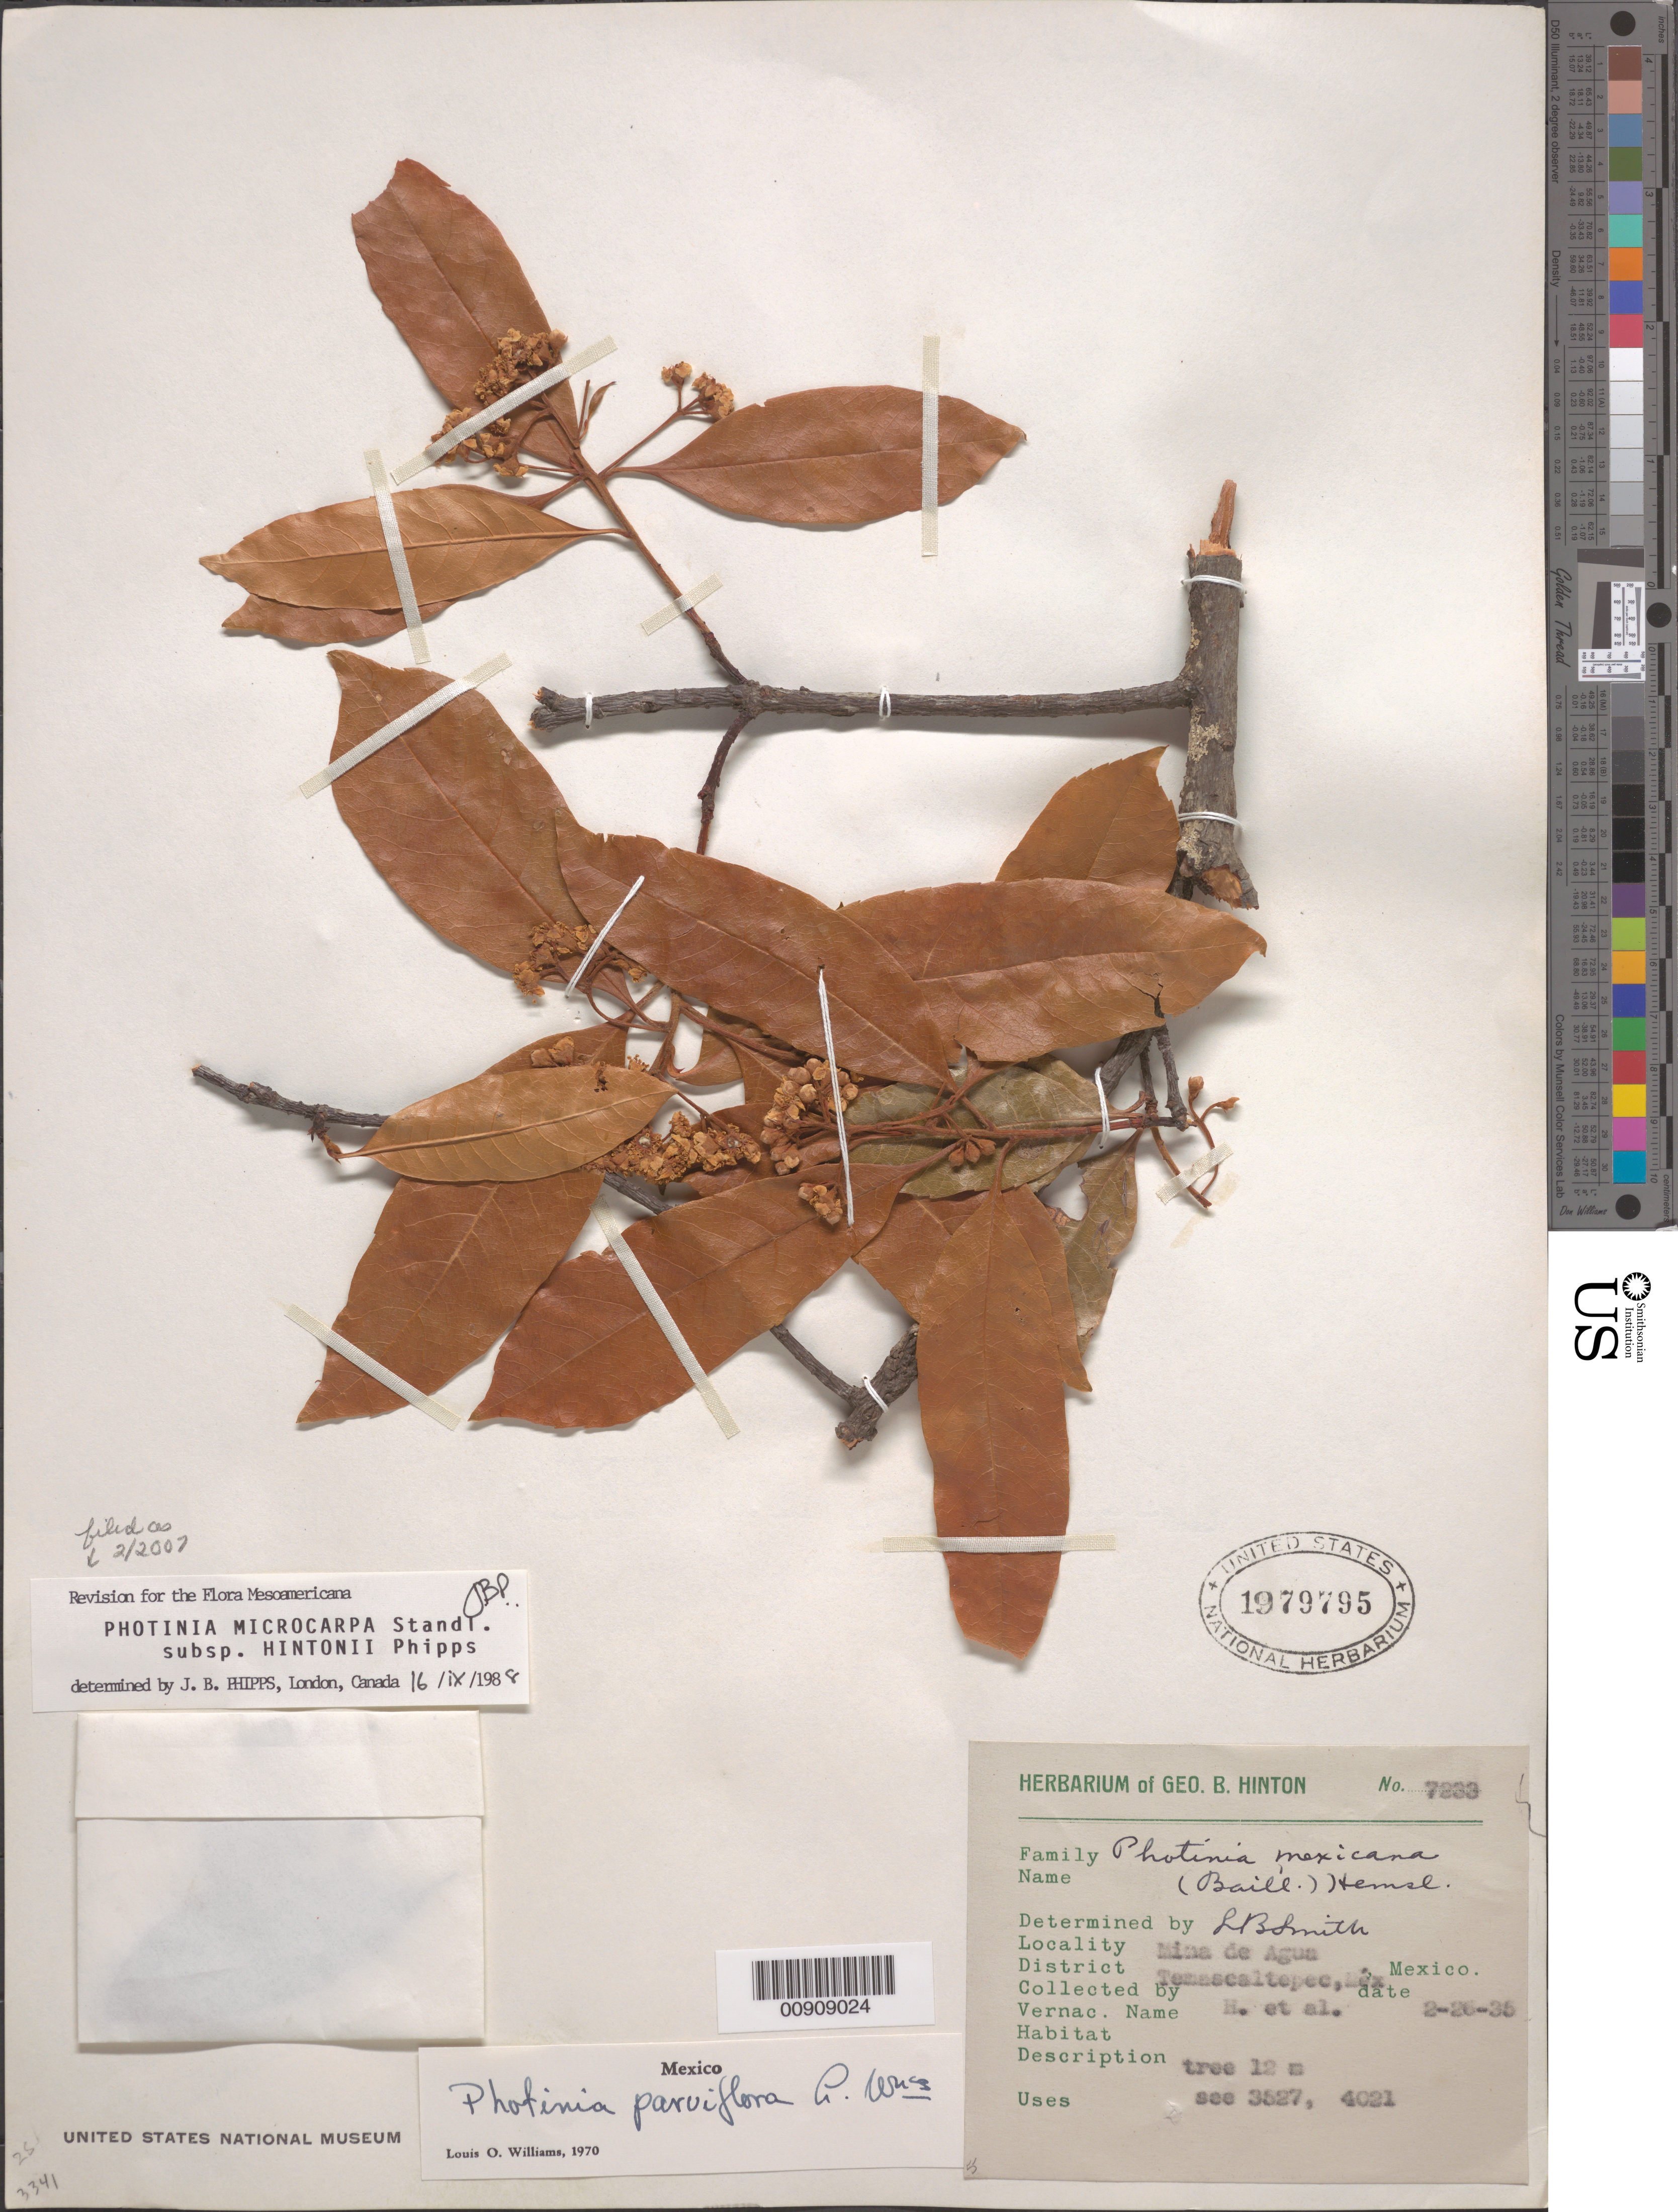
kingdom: Plantae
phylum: Tracheophyta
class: Magnoliopsida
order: Rosales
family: Rosaceae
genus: Phippsiomeles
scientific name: Phippsiomeles microcarpa subsp. hintonii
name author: (J.B. Phipps) B.B. Liu & J. Wen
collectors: G. B. Hinton & et al.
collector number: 7233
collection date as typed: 26 Feb 1935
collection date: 1935-02-26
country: Mexico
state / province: México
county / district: Temascaltepec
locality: Mina de Agua, District Temascaltepec, State of Mexico.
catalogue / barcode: US 1979795